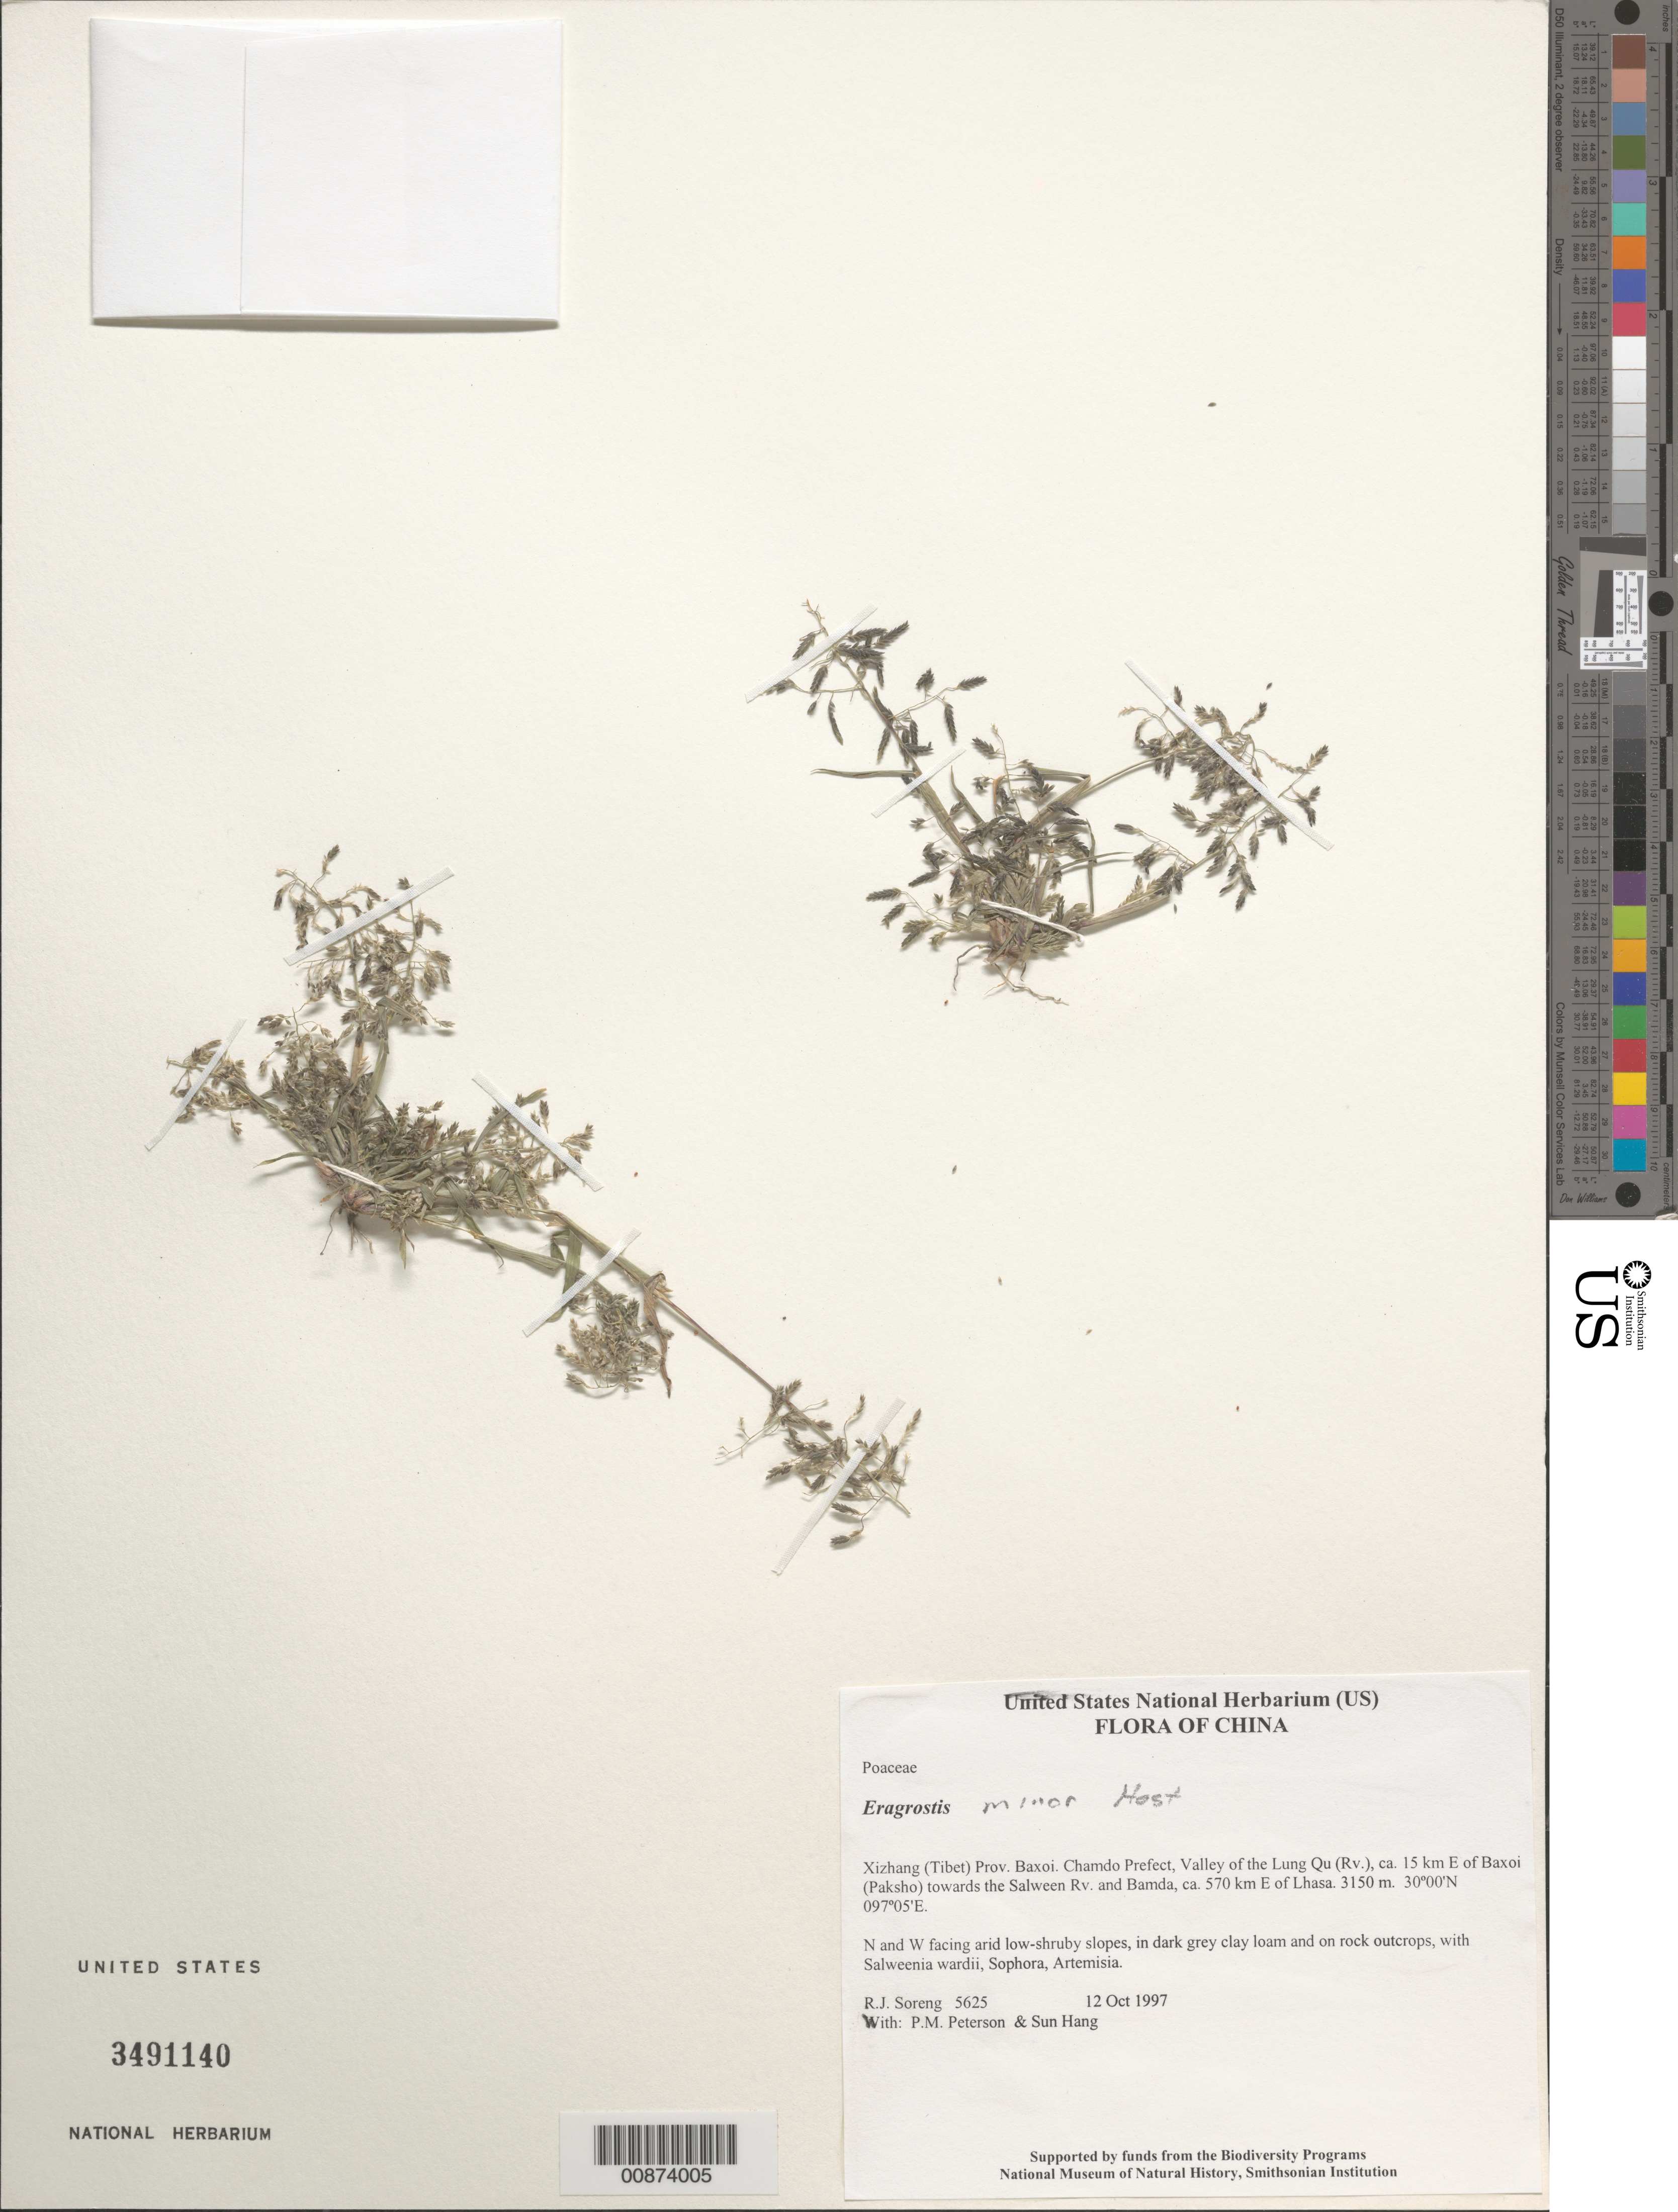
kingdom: Plantae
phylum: Tracheophyta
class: Liliopsida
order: Poales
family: Poaceae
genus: Eragrostis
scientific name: Eragrostis minor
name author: Host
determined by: Soreng, Robert J., Research Associate (BOT), Smithsonian Institution - National Museum of Natural History (UNITED STATES)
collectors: R. J. Soreng, P. M. Peterson & Sun Hang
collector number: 5625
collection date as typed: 12 Oct 1997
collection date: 1997-10-12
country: China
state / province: Xizang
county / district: Baxoi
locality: Chamdo Prefect, Valley of the Lung Qu (Rv.), ca. 15 km E of Baxoi (Paksho) towards the Salween Rv. and Bamda, ca. 570 km E of Lhasa.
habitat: N and W facing arid low-shruby slopes, in dark grey clay loam and on rock outcrops, with Salweenia wardii, Sophora, Artemisia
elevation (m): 3150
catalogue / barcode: US 3491140